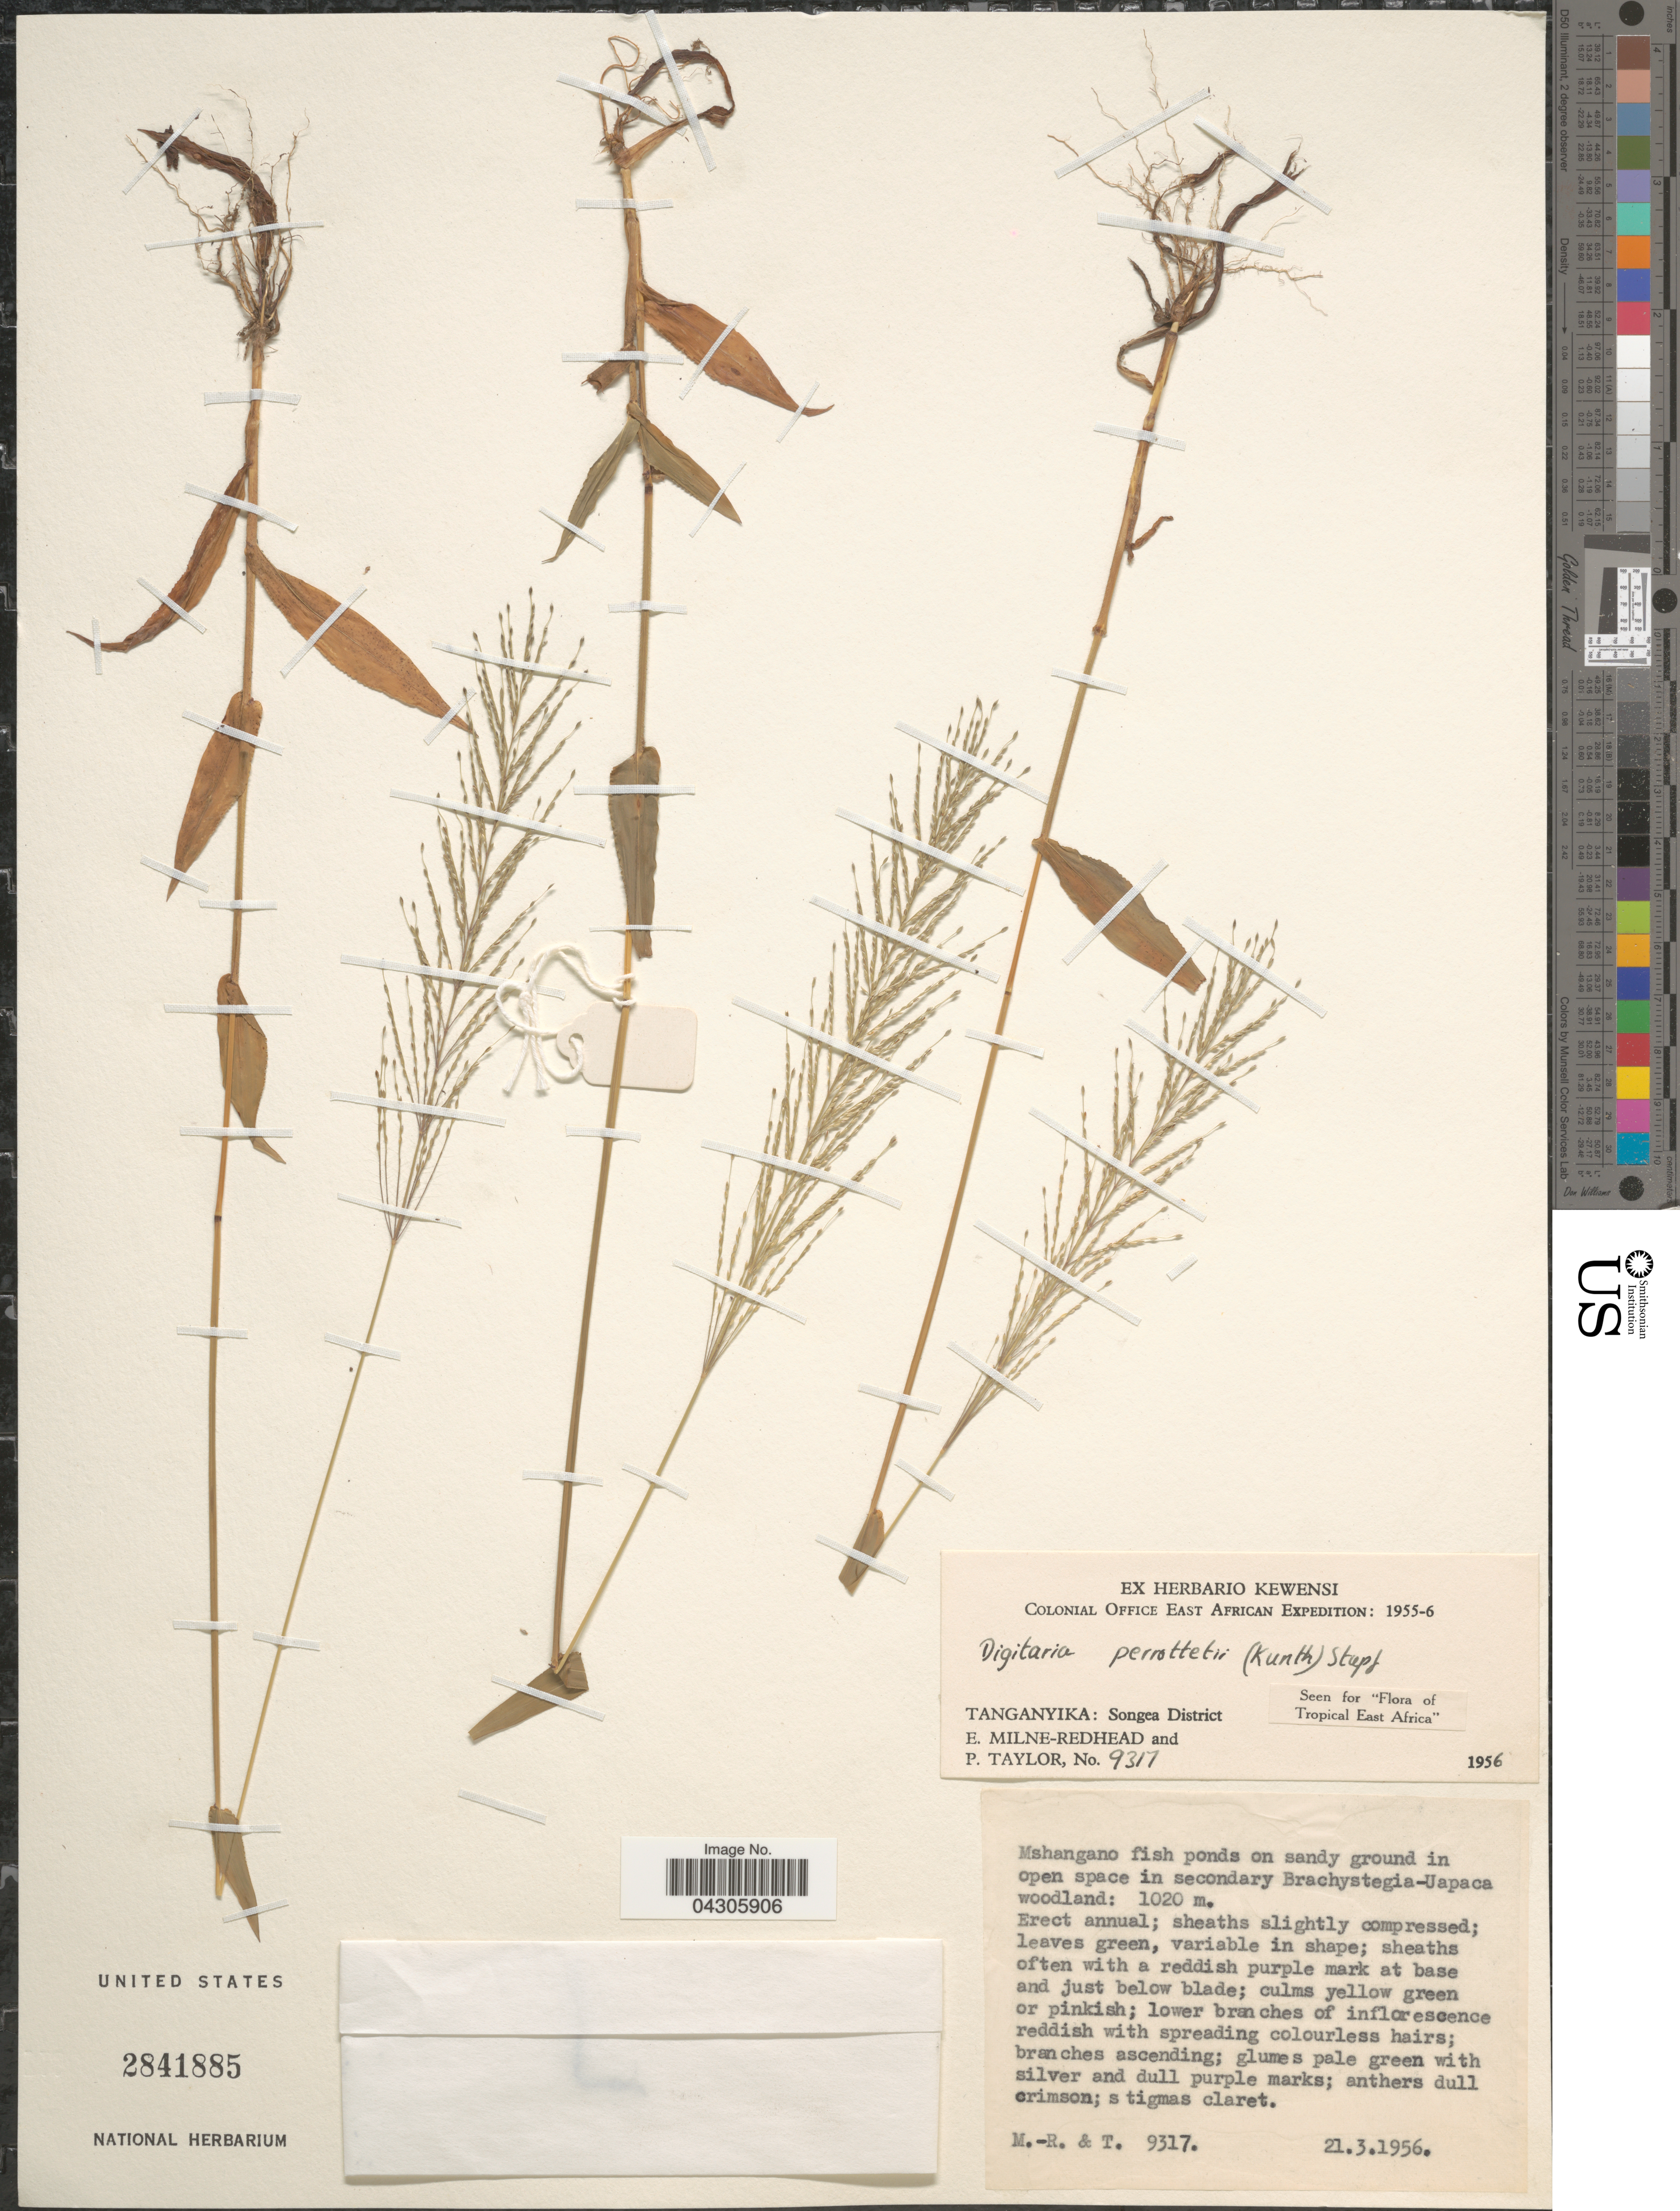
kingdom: Plantae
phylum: Tracheophyta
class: Liliopsida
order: Poales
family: Poaceae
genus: Digitaria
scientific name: Digitaria perrottetii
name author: (Kunth) Stapf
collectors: E. W. Milne-Redhead & P. Taylor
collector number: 9317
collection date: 1956-03-21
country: Tanzania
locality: Colonial Office East African Expedition: 1955-6. Tanganyika: Songea District. Mshangano fish ponds on sandy ground in open space in secondary Brachystegia-Uapaca woodland.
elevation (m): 1020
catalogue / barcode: US 3841885